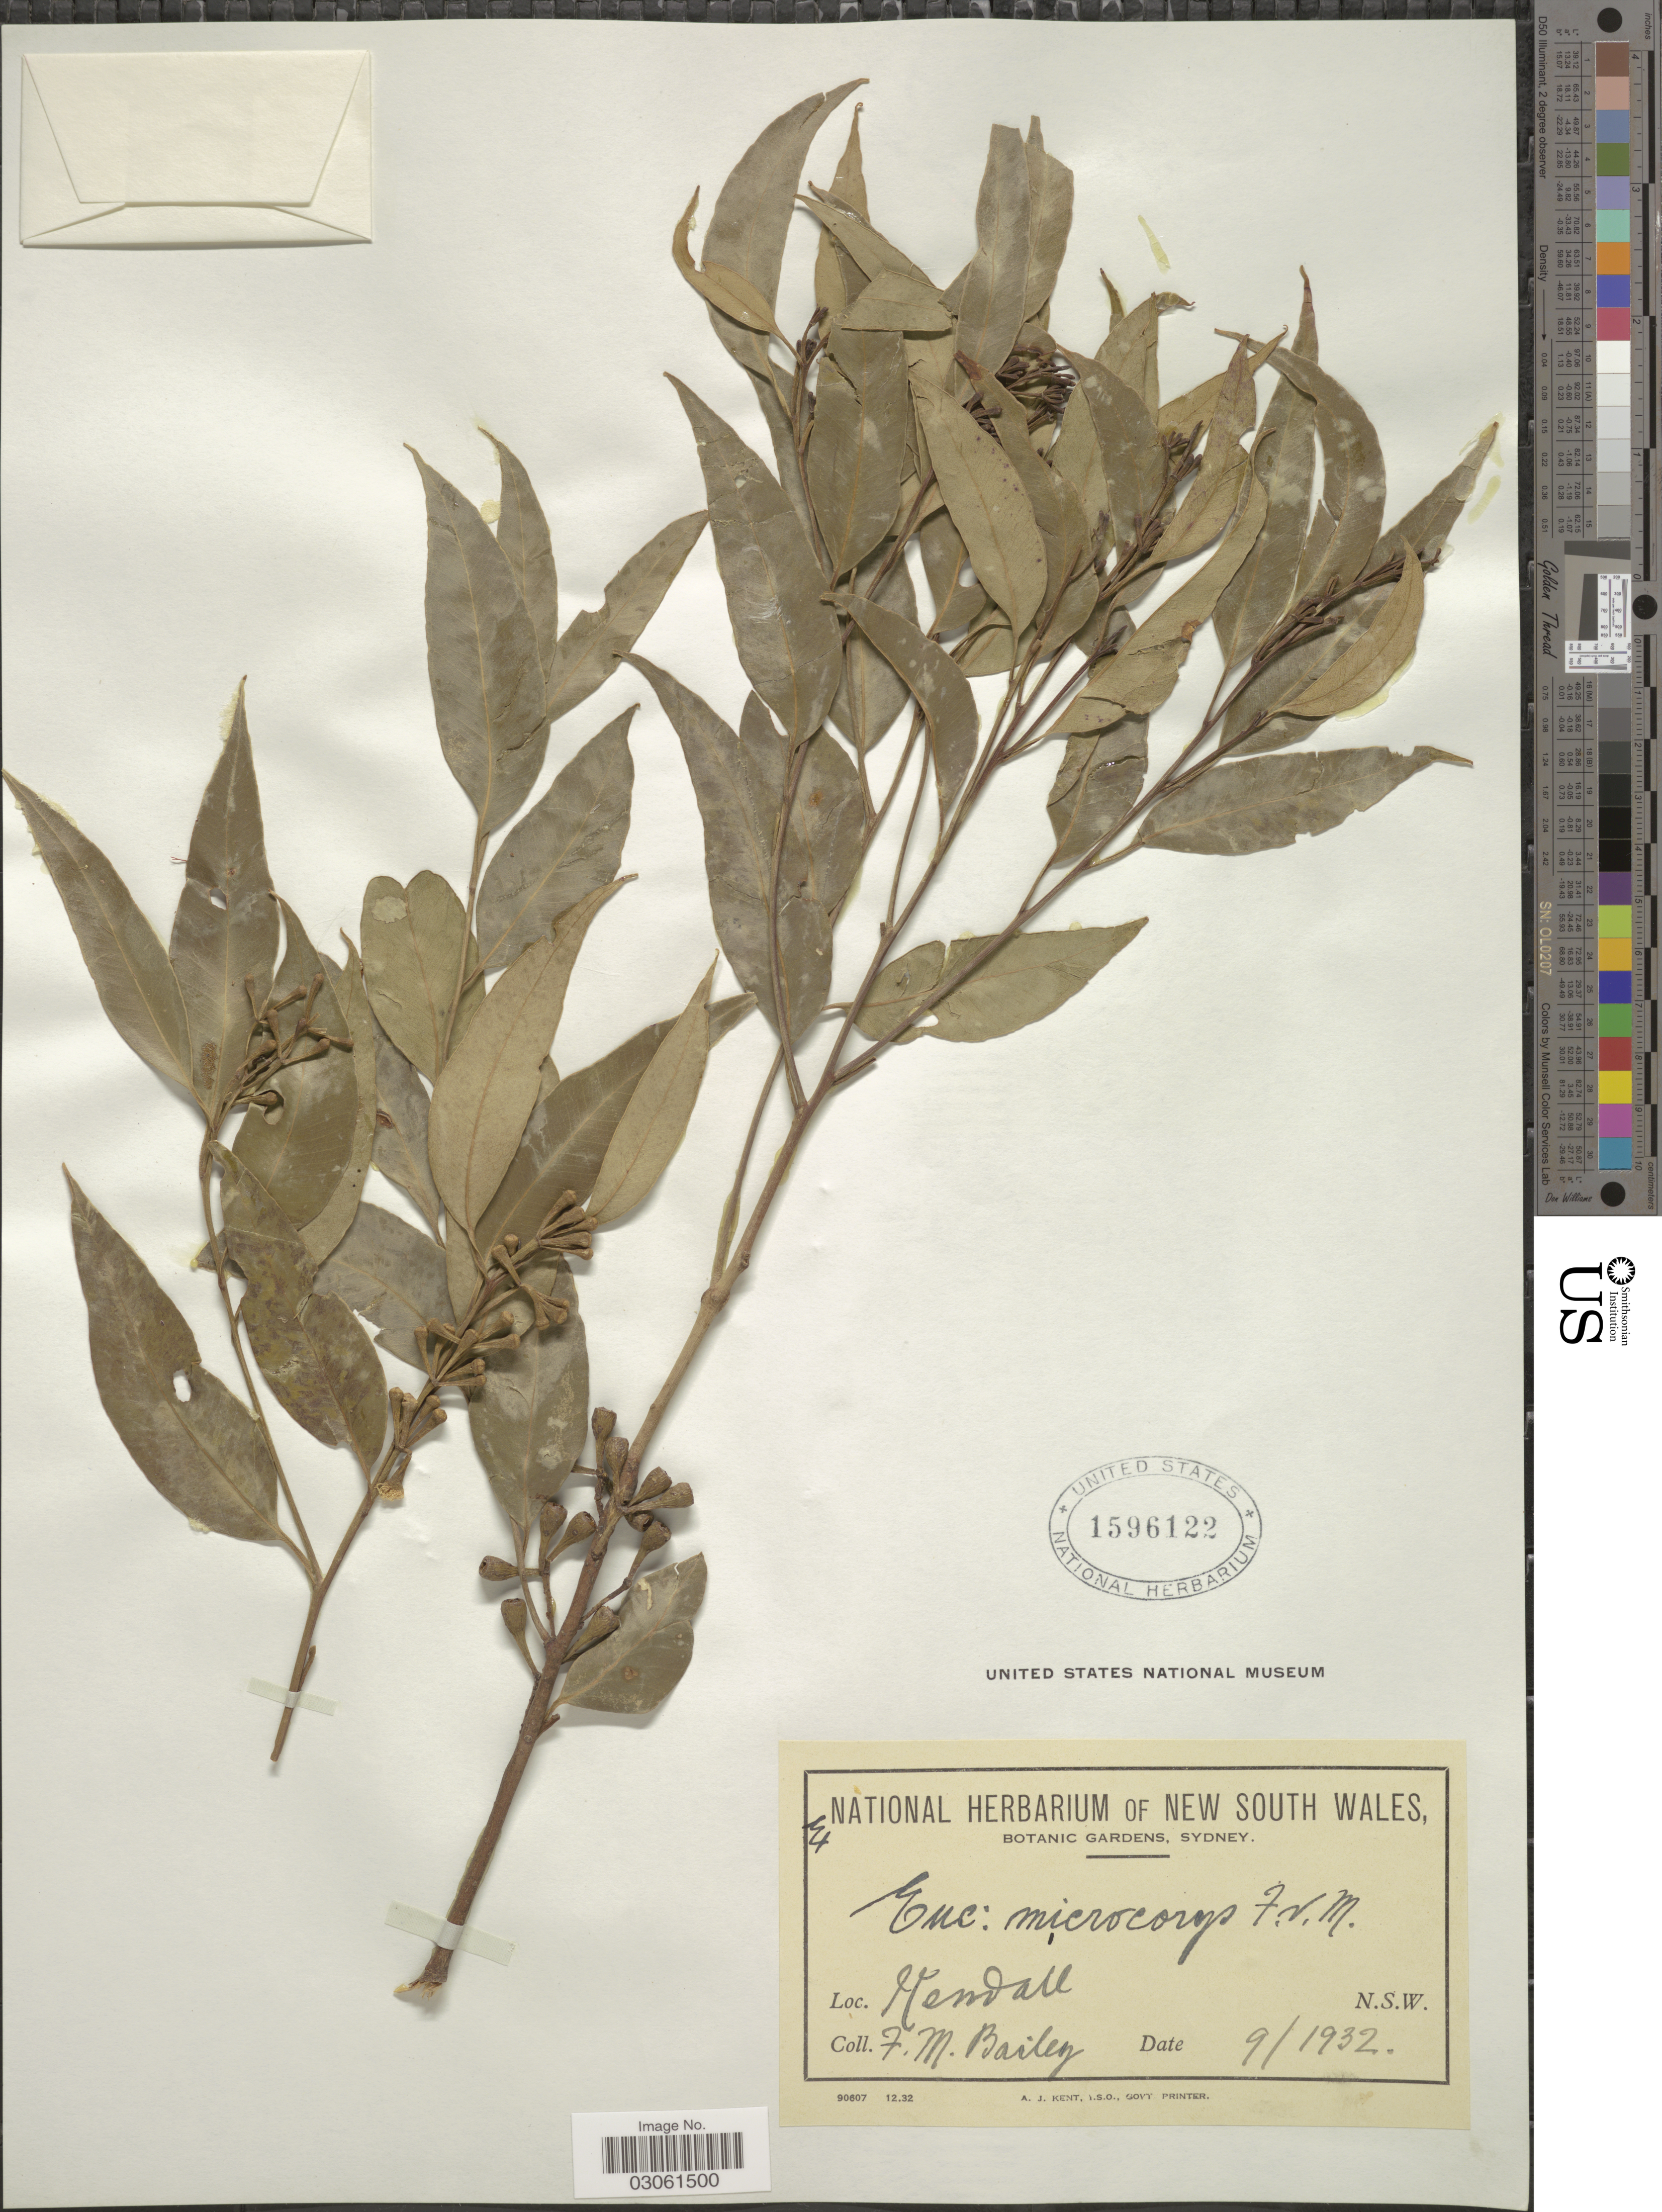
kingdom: Plantae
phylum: Tracheophyta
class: Magnoliopsida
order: Myrtales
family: Myrtaceae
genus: Eucalyptus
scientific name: Eucalyptus microcorys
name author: F. Muell.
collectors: F. M. Bailey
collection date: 1932-09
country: Australia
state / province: New South Wales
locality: Kendall. N. S. W.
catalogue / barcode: US 1596122